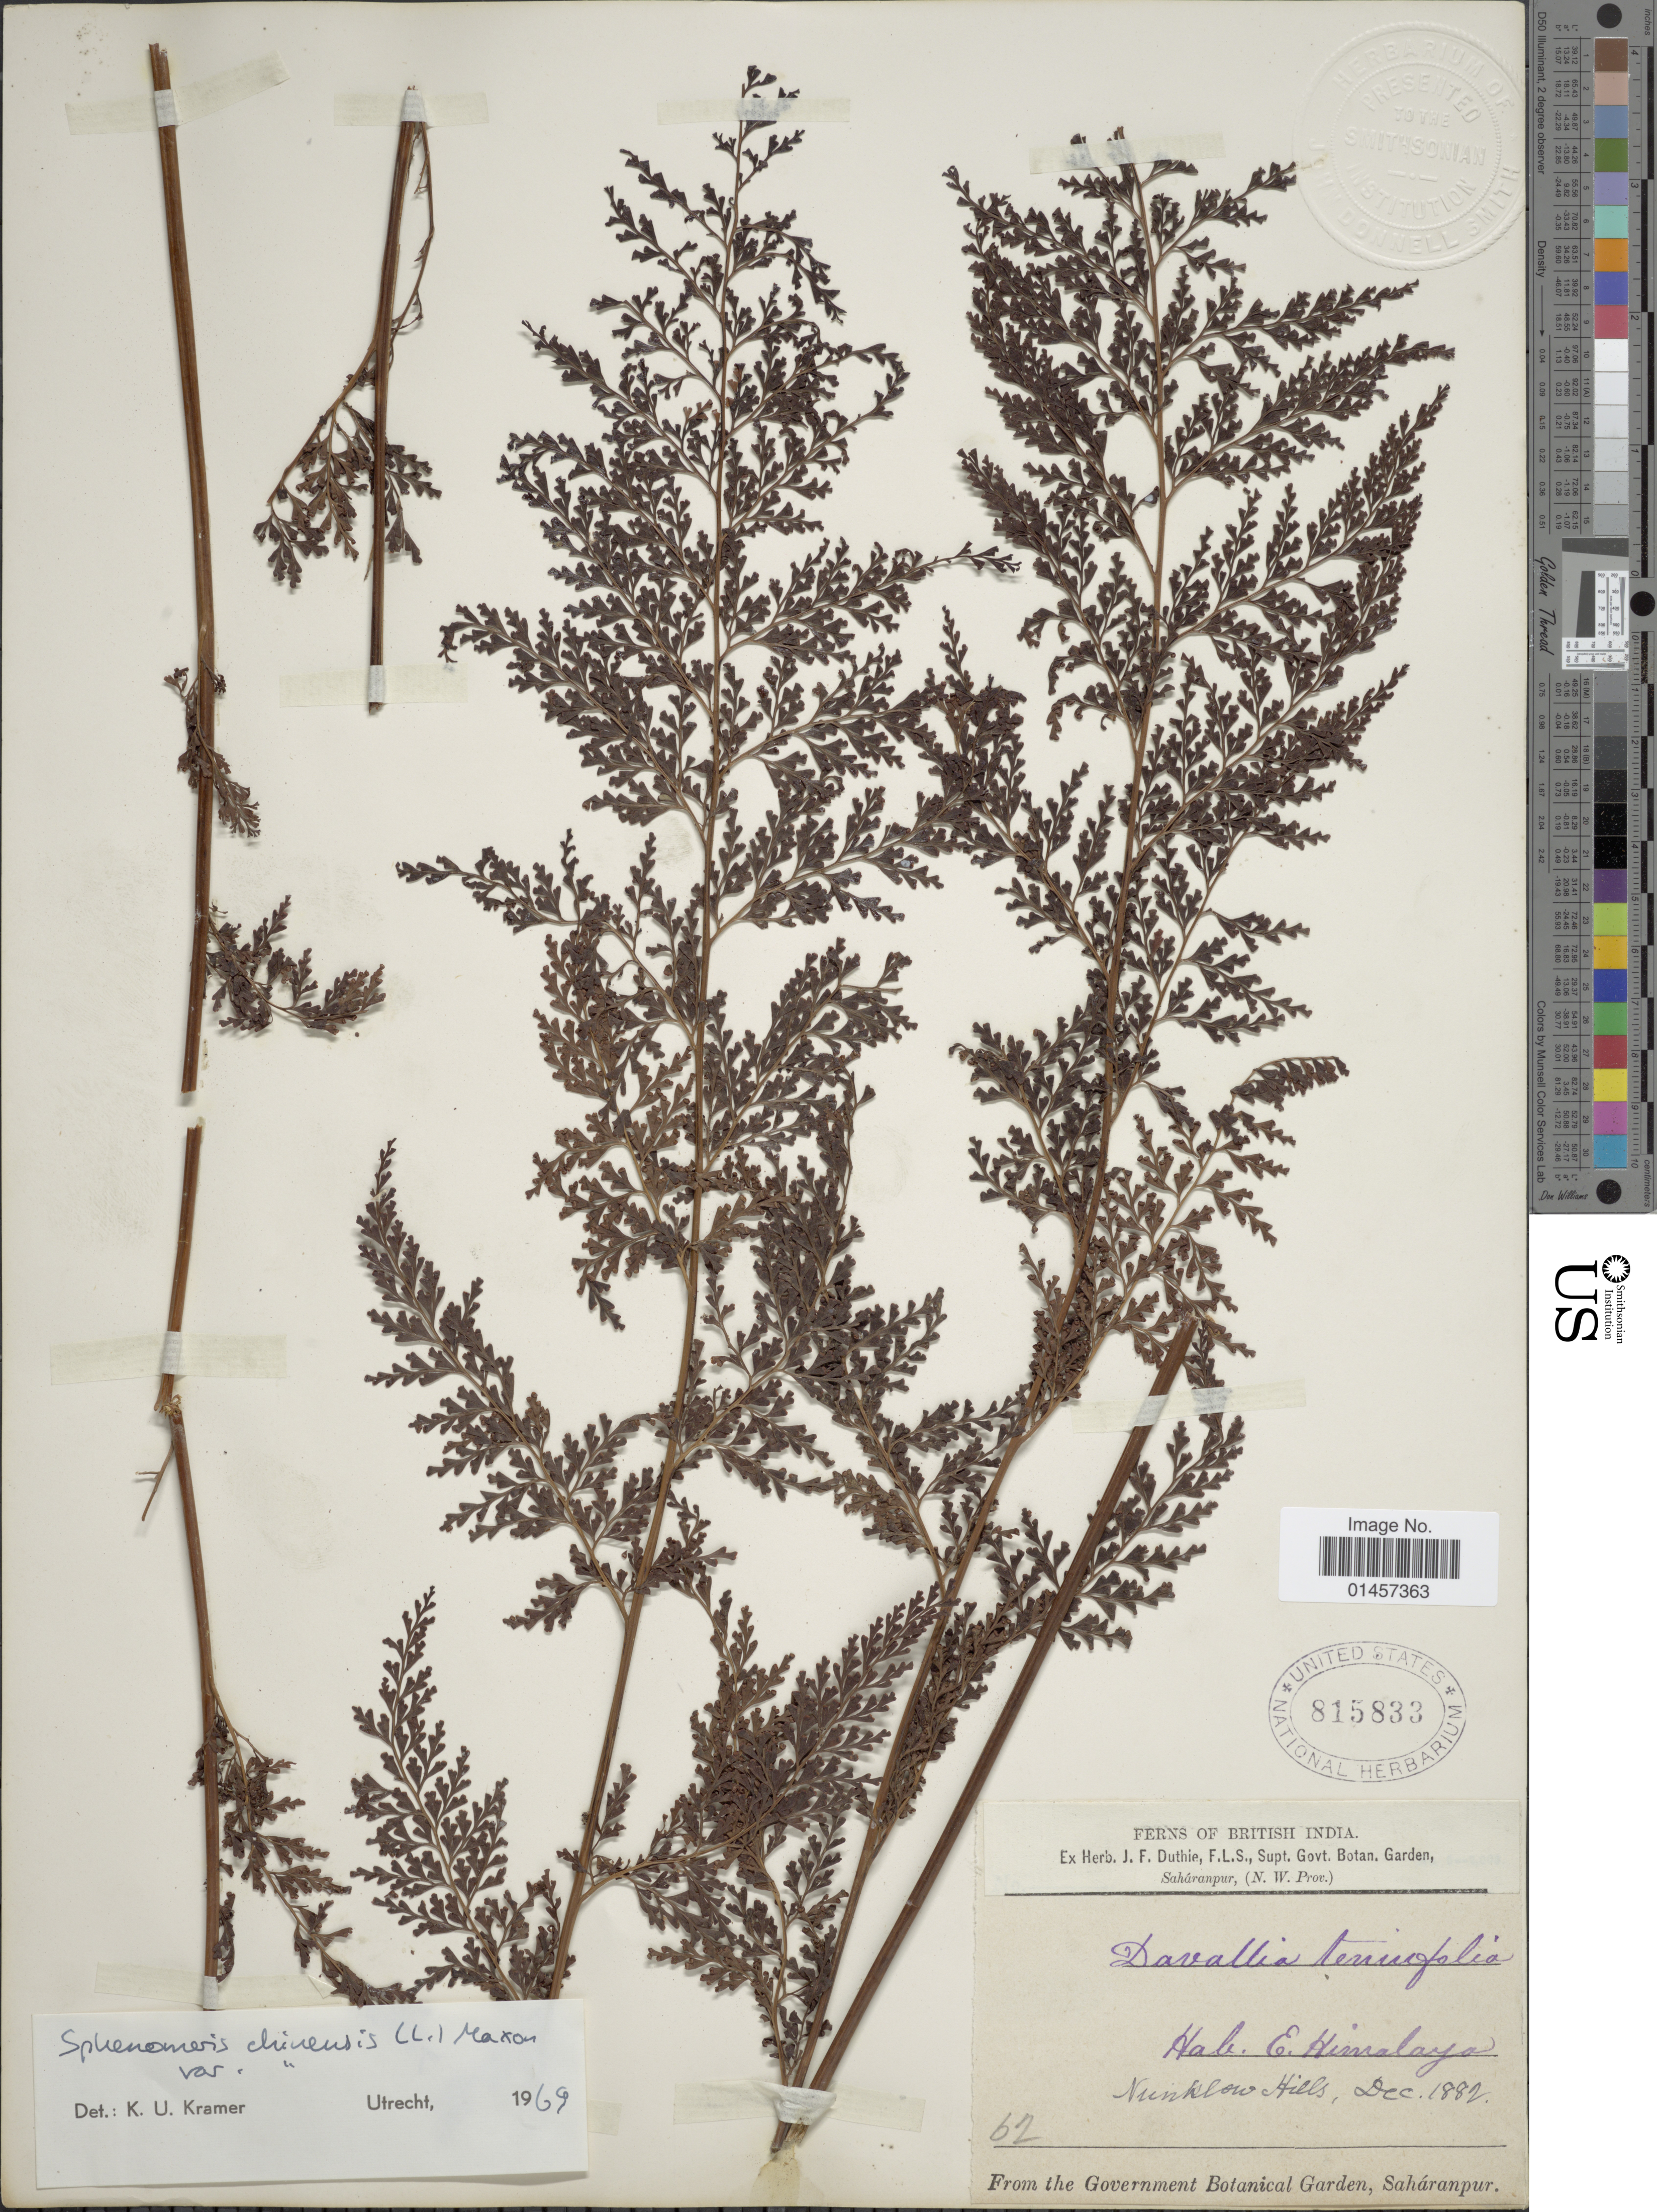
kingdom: Plantae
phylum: Tracheophyta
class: Polypodiopsida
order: Polypodiales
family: Lindsaeaceae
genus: Sphenomeris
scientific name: Sphenomeris chinensis var. chinensis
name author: (L.) Maxon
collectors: ex herb. J. F. Duthie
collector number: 62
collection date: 1882-12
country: India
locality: British India, E. Himalaya, Nunklow Hills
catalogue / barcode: US 815833